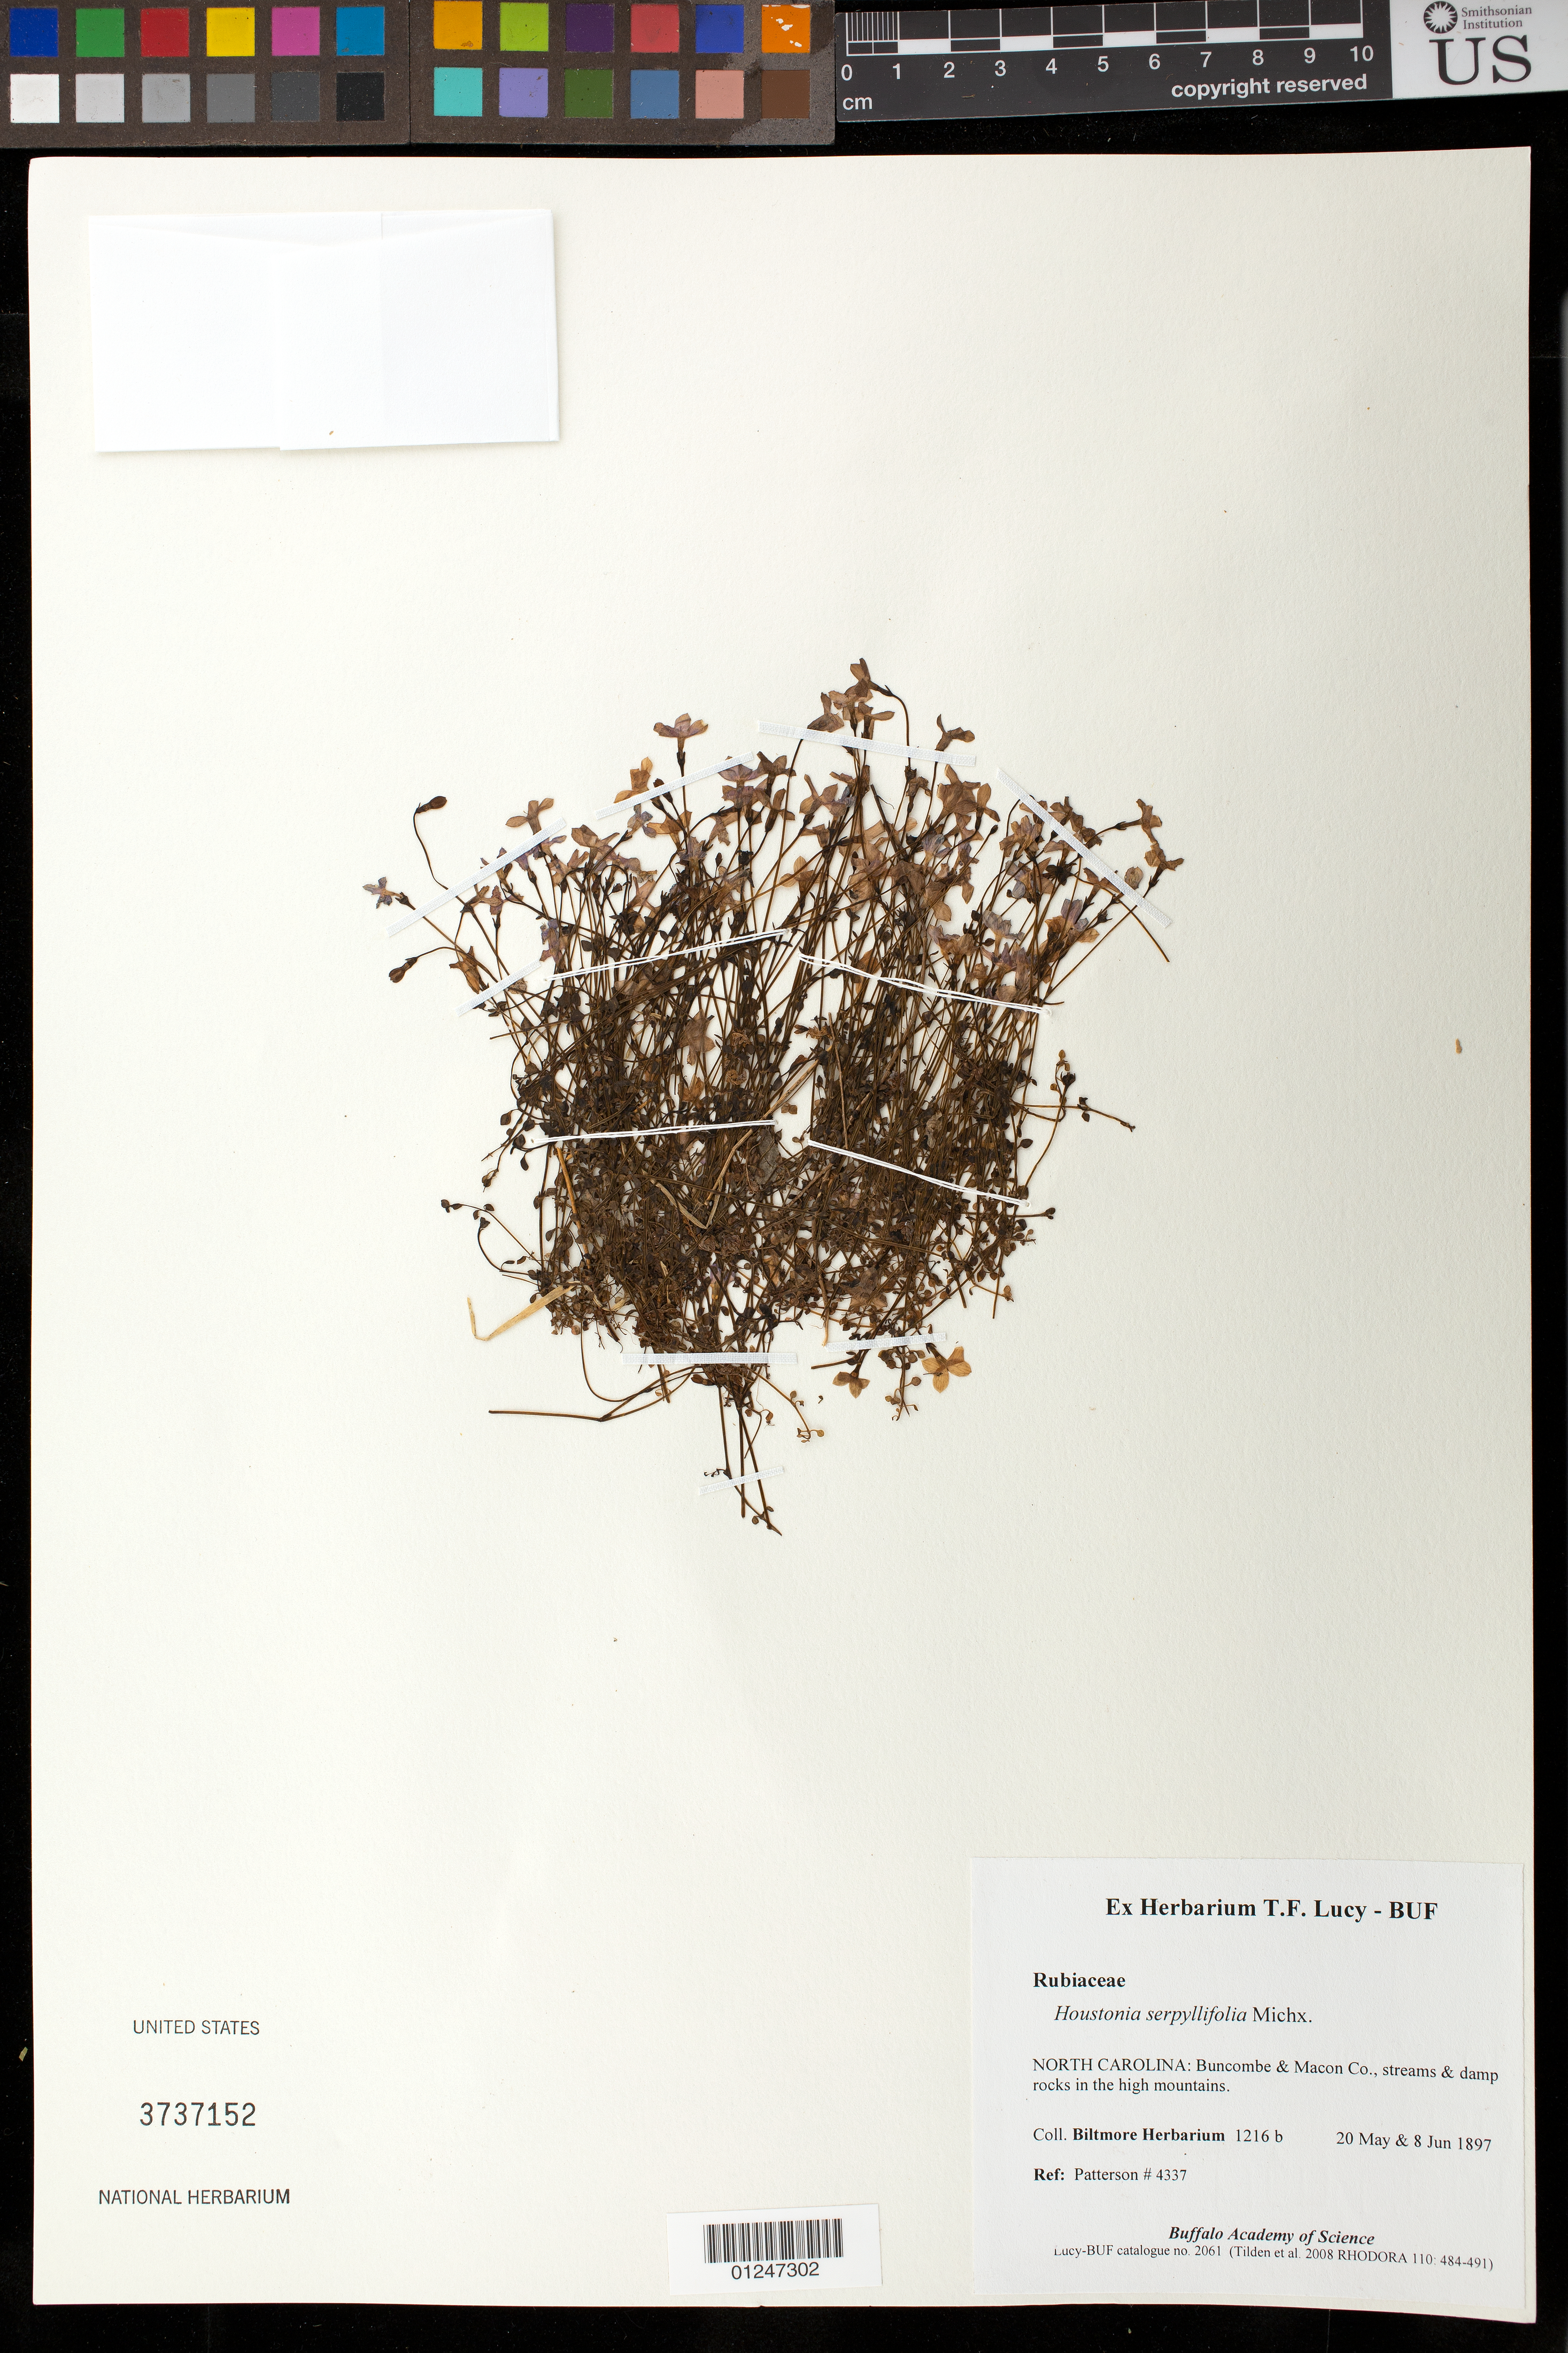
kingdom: Plantae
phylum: Tracheophyta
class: Magnoliopsida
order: Gentianales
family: Rubiaceae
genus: Houstonia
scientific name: Houstonia serpyllifolia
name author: Michx.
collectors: Biltmore Herbarium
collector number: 4337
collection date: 1897-05-20,1897-06-08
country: United States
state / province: North Carolina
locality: Buncombe & Macon Co.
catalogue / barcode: US 3737152